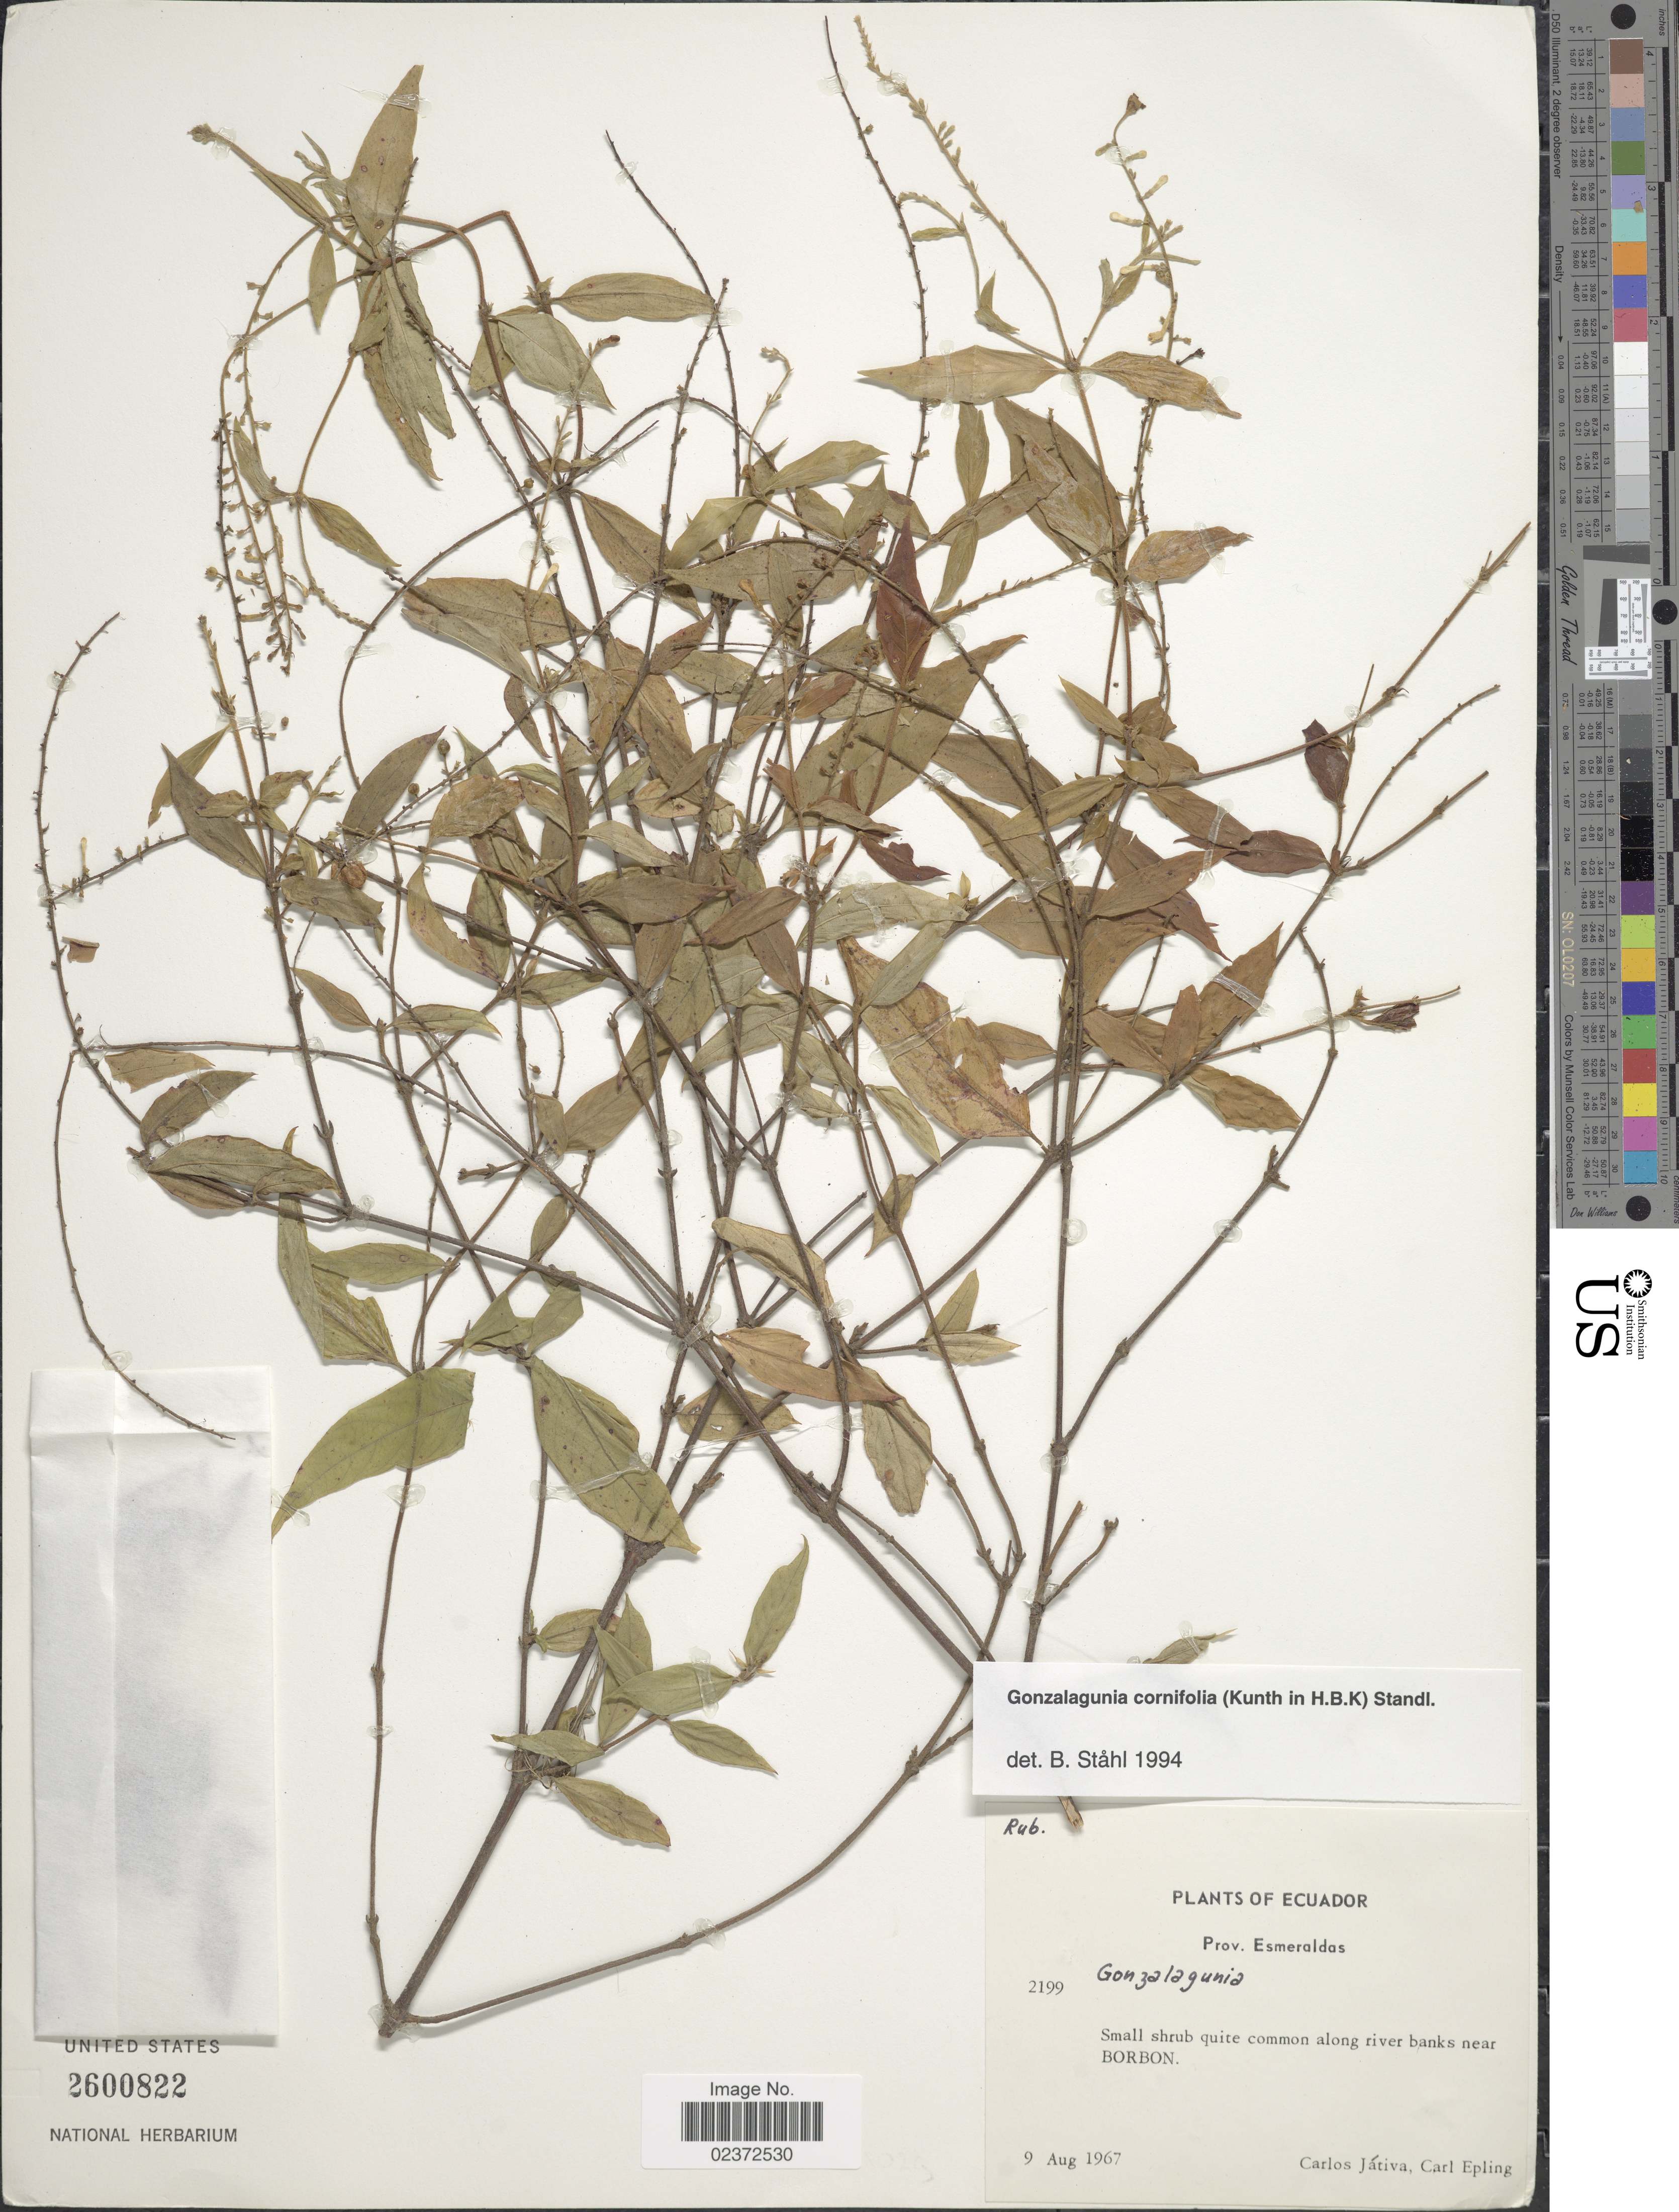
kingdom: Plantae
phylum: Tracheophyta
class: Magnoliopsida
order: Gentianales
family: Rubiaceae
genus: Gonzalagunia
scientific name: Gonzalagunia cornifolia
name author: (Kunth) Standl.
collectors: C. D. Játiva & C. C. Epling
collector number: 2199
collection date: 1967-08-09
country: Ecuador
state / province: Esmeraldas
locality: near Borbon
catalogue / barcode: US 2600822